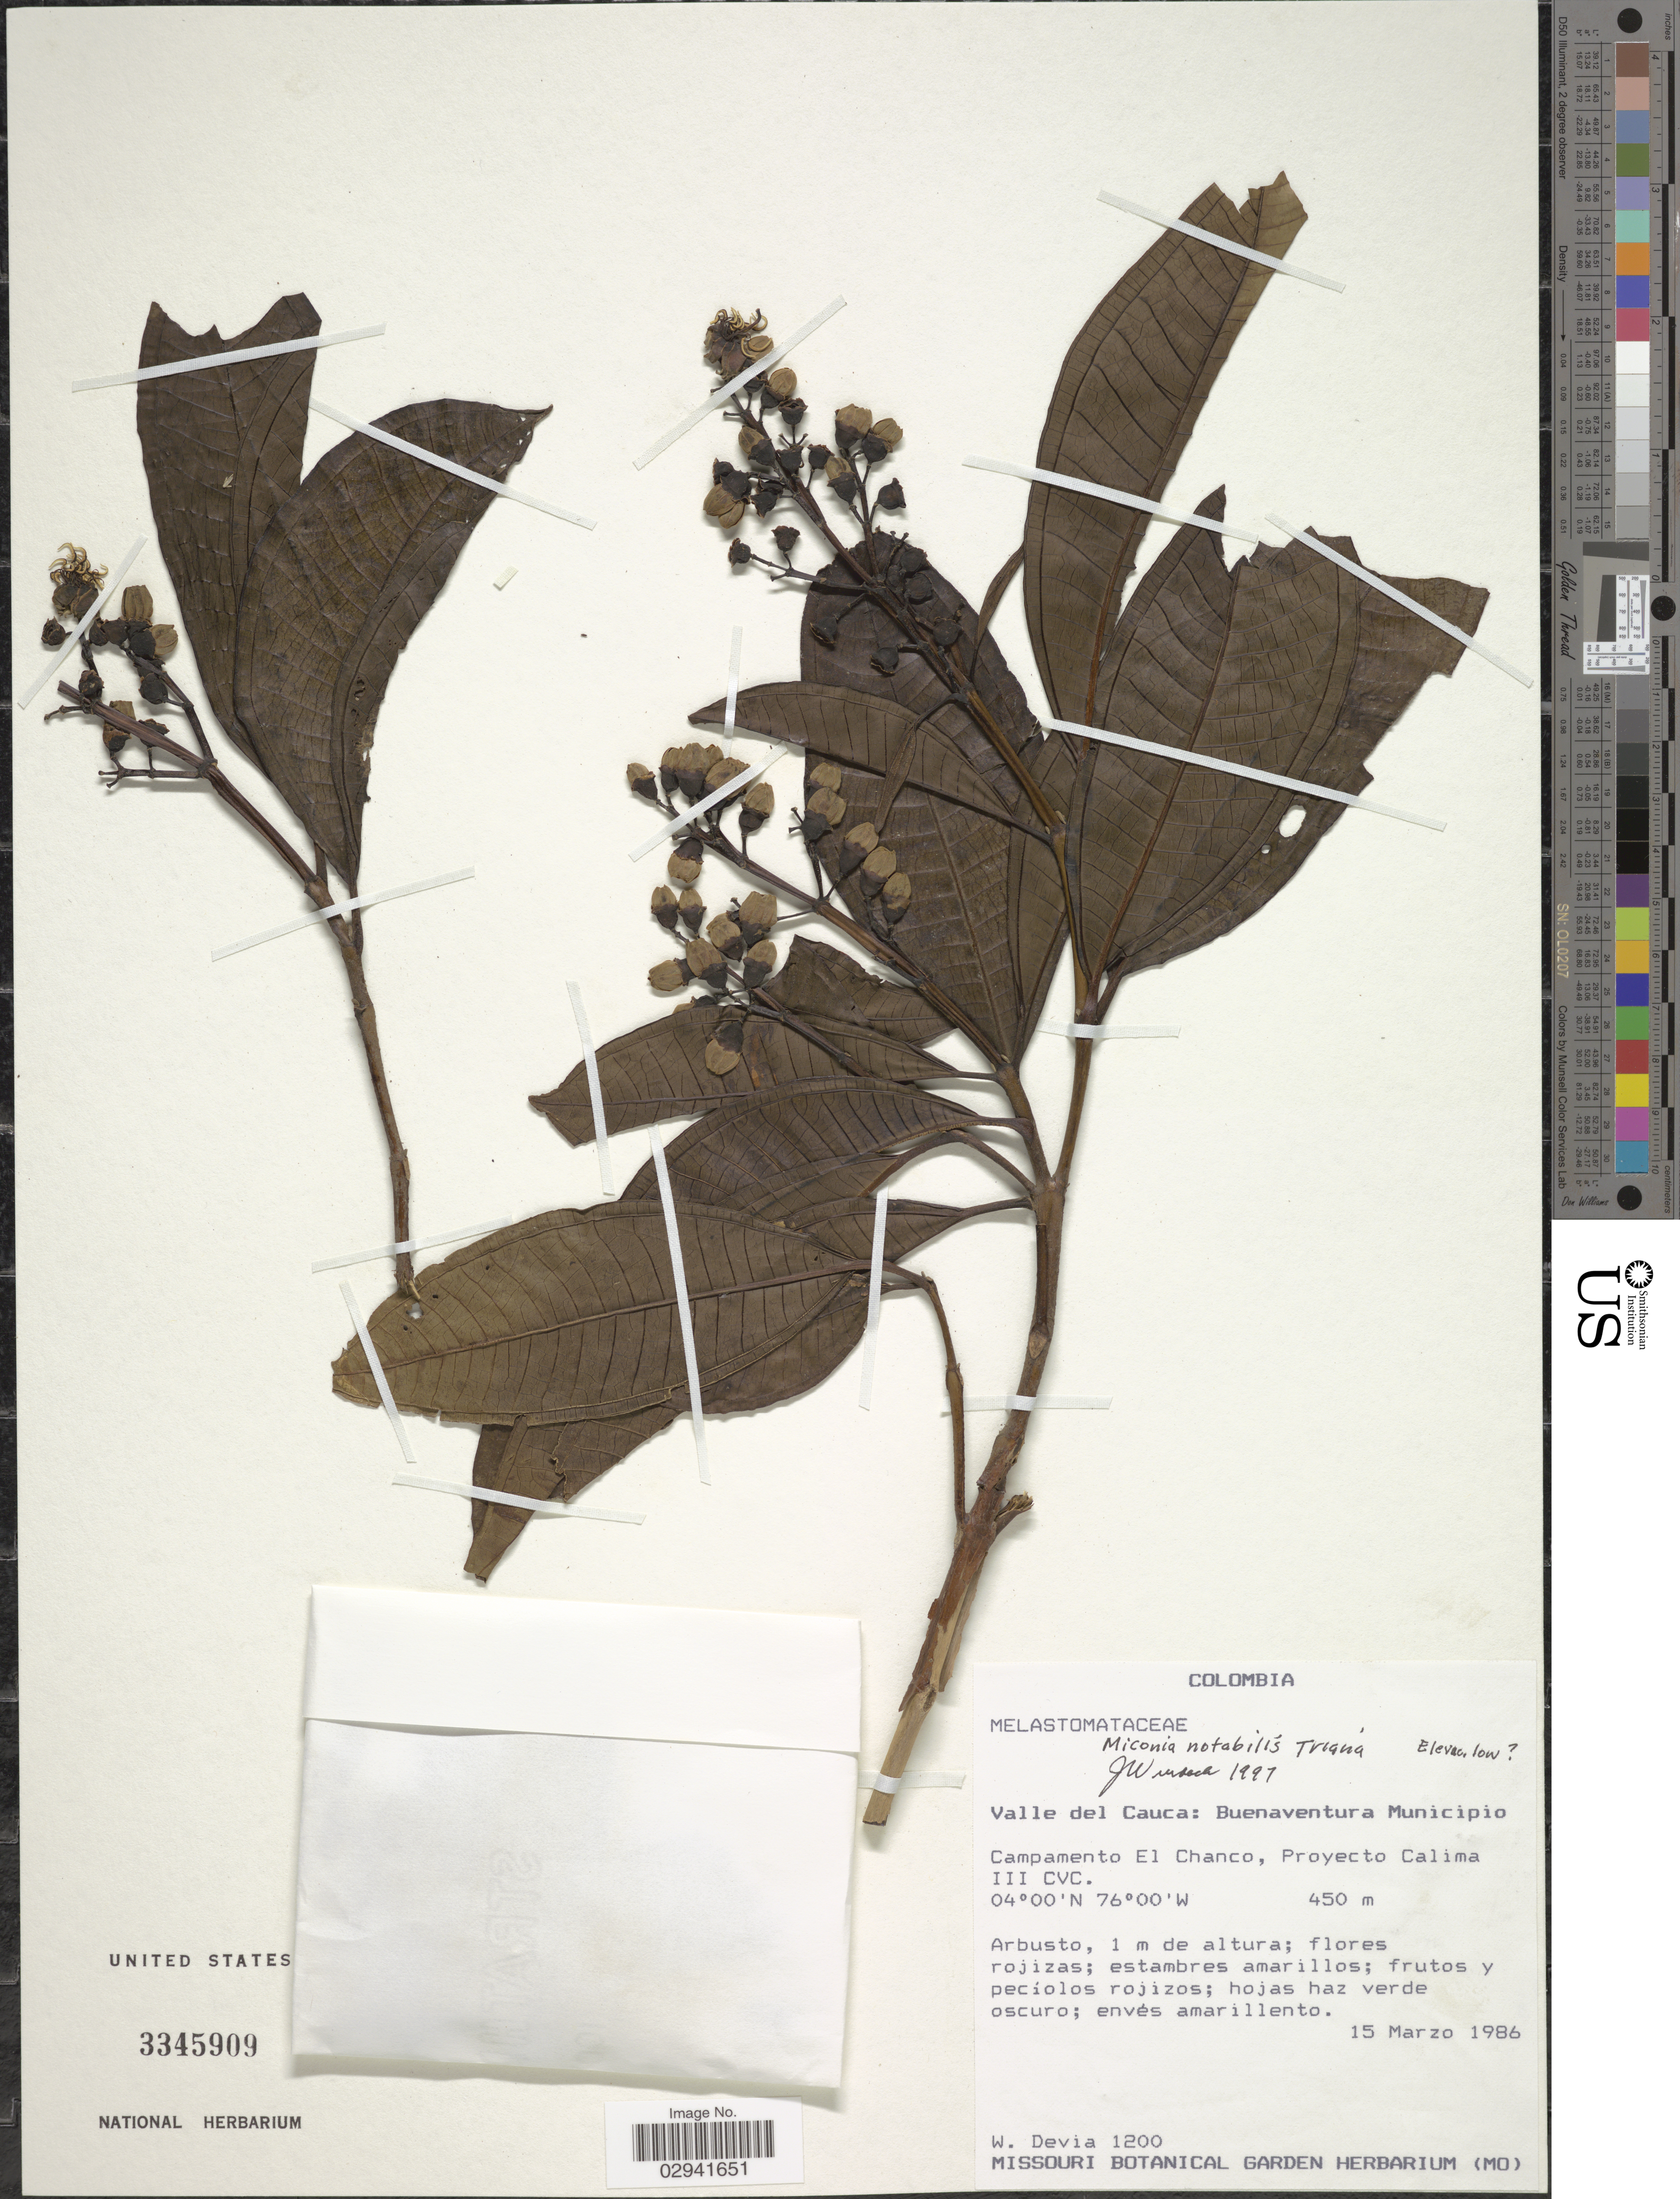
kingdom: Plantae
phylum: Tracheophyta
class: Magnoliopsida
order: Myrtales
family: Melastomataceae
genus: Miconia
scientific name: Miconia notabilis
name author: Triana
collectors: W. Devia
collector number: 1200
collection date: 1986-03-15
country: Colombia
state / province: Valle del Cauca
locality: Buenaventura Municipio. Campamento El Chanco, Proyecto Calima III CVC.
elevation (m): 450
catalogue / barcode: US 3345909